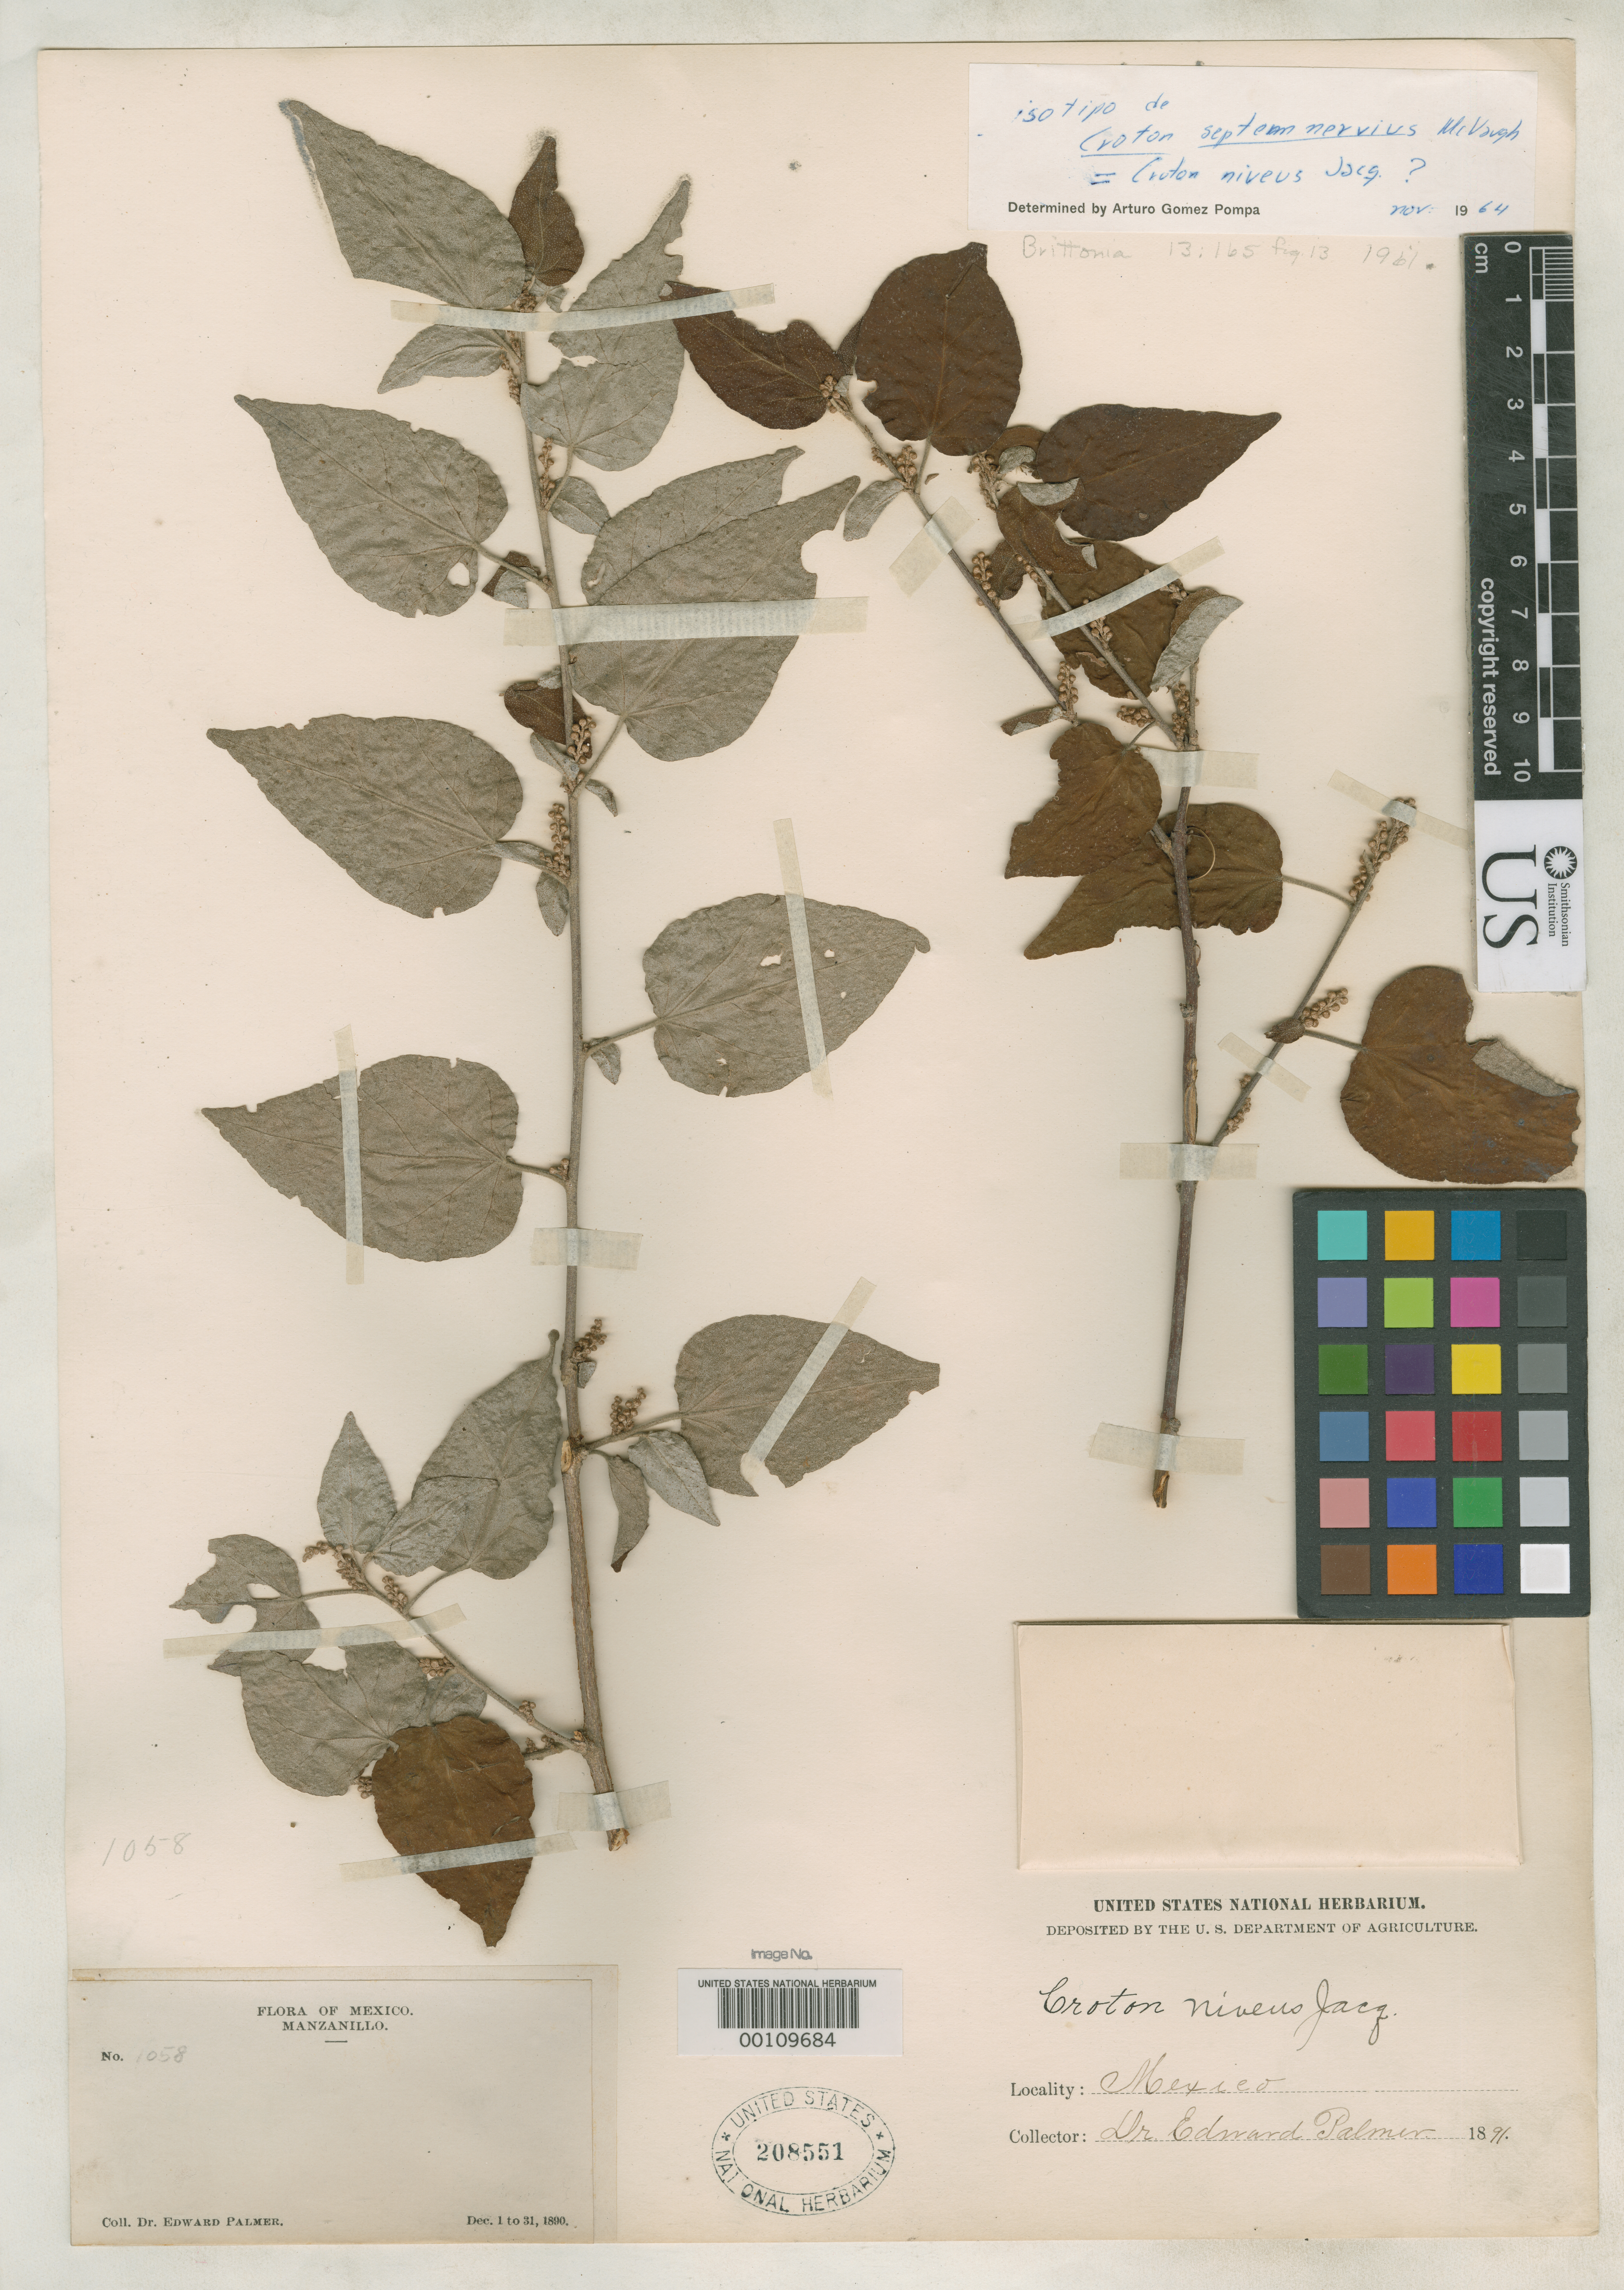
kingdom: Plantae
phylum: Tracheophyta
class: Magnoliopsida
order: Malpighiales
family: Euphorbiaceae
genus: Croton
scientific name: Croton septemnervius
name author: McVaugh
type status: Isotype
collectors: E. Palmer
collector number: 1058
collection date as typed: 01 Dec 1890 to 31 Dec 1890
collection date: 1890-12-01/1890-12-31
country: Mexico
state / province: Jalisco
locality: Manzanillo.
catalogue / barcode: US 208551